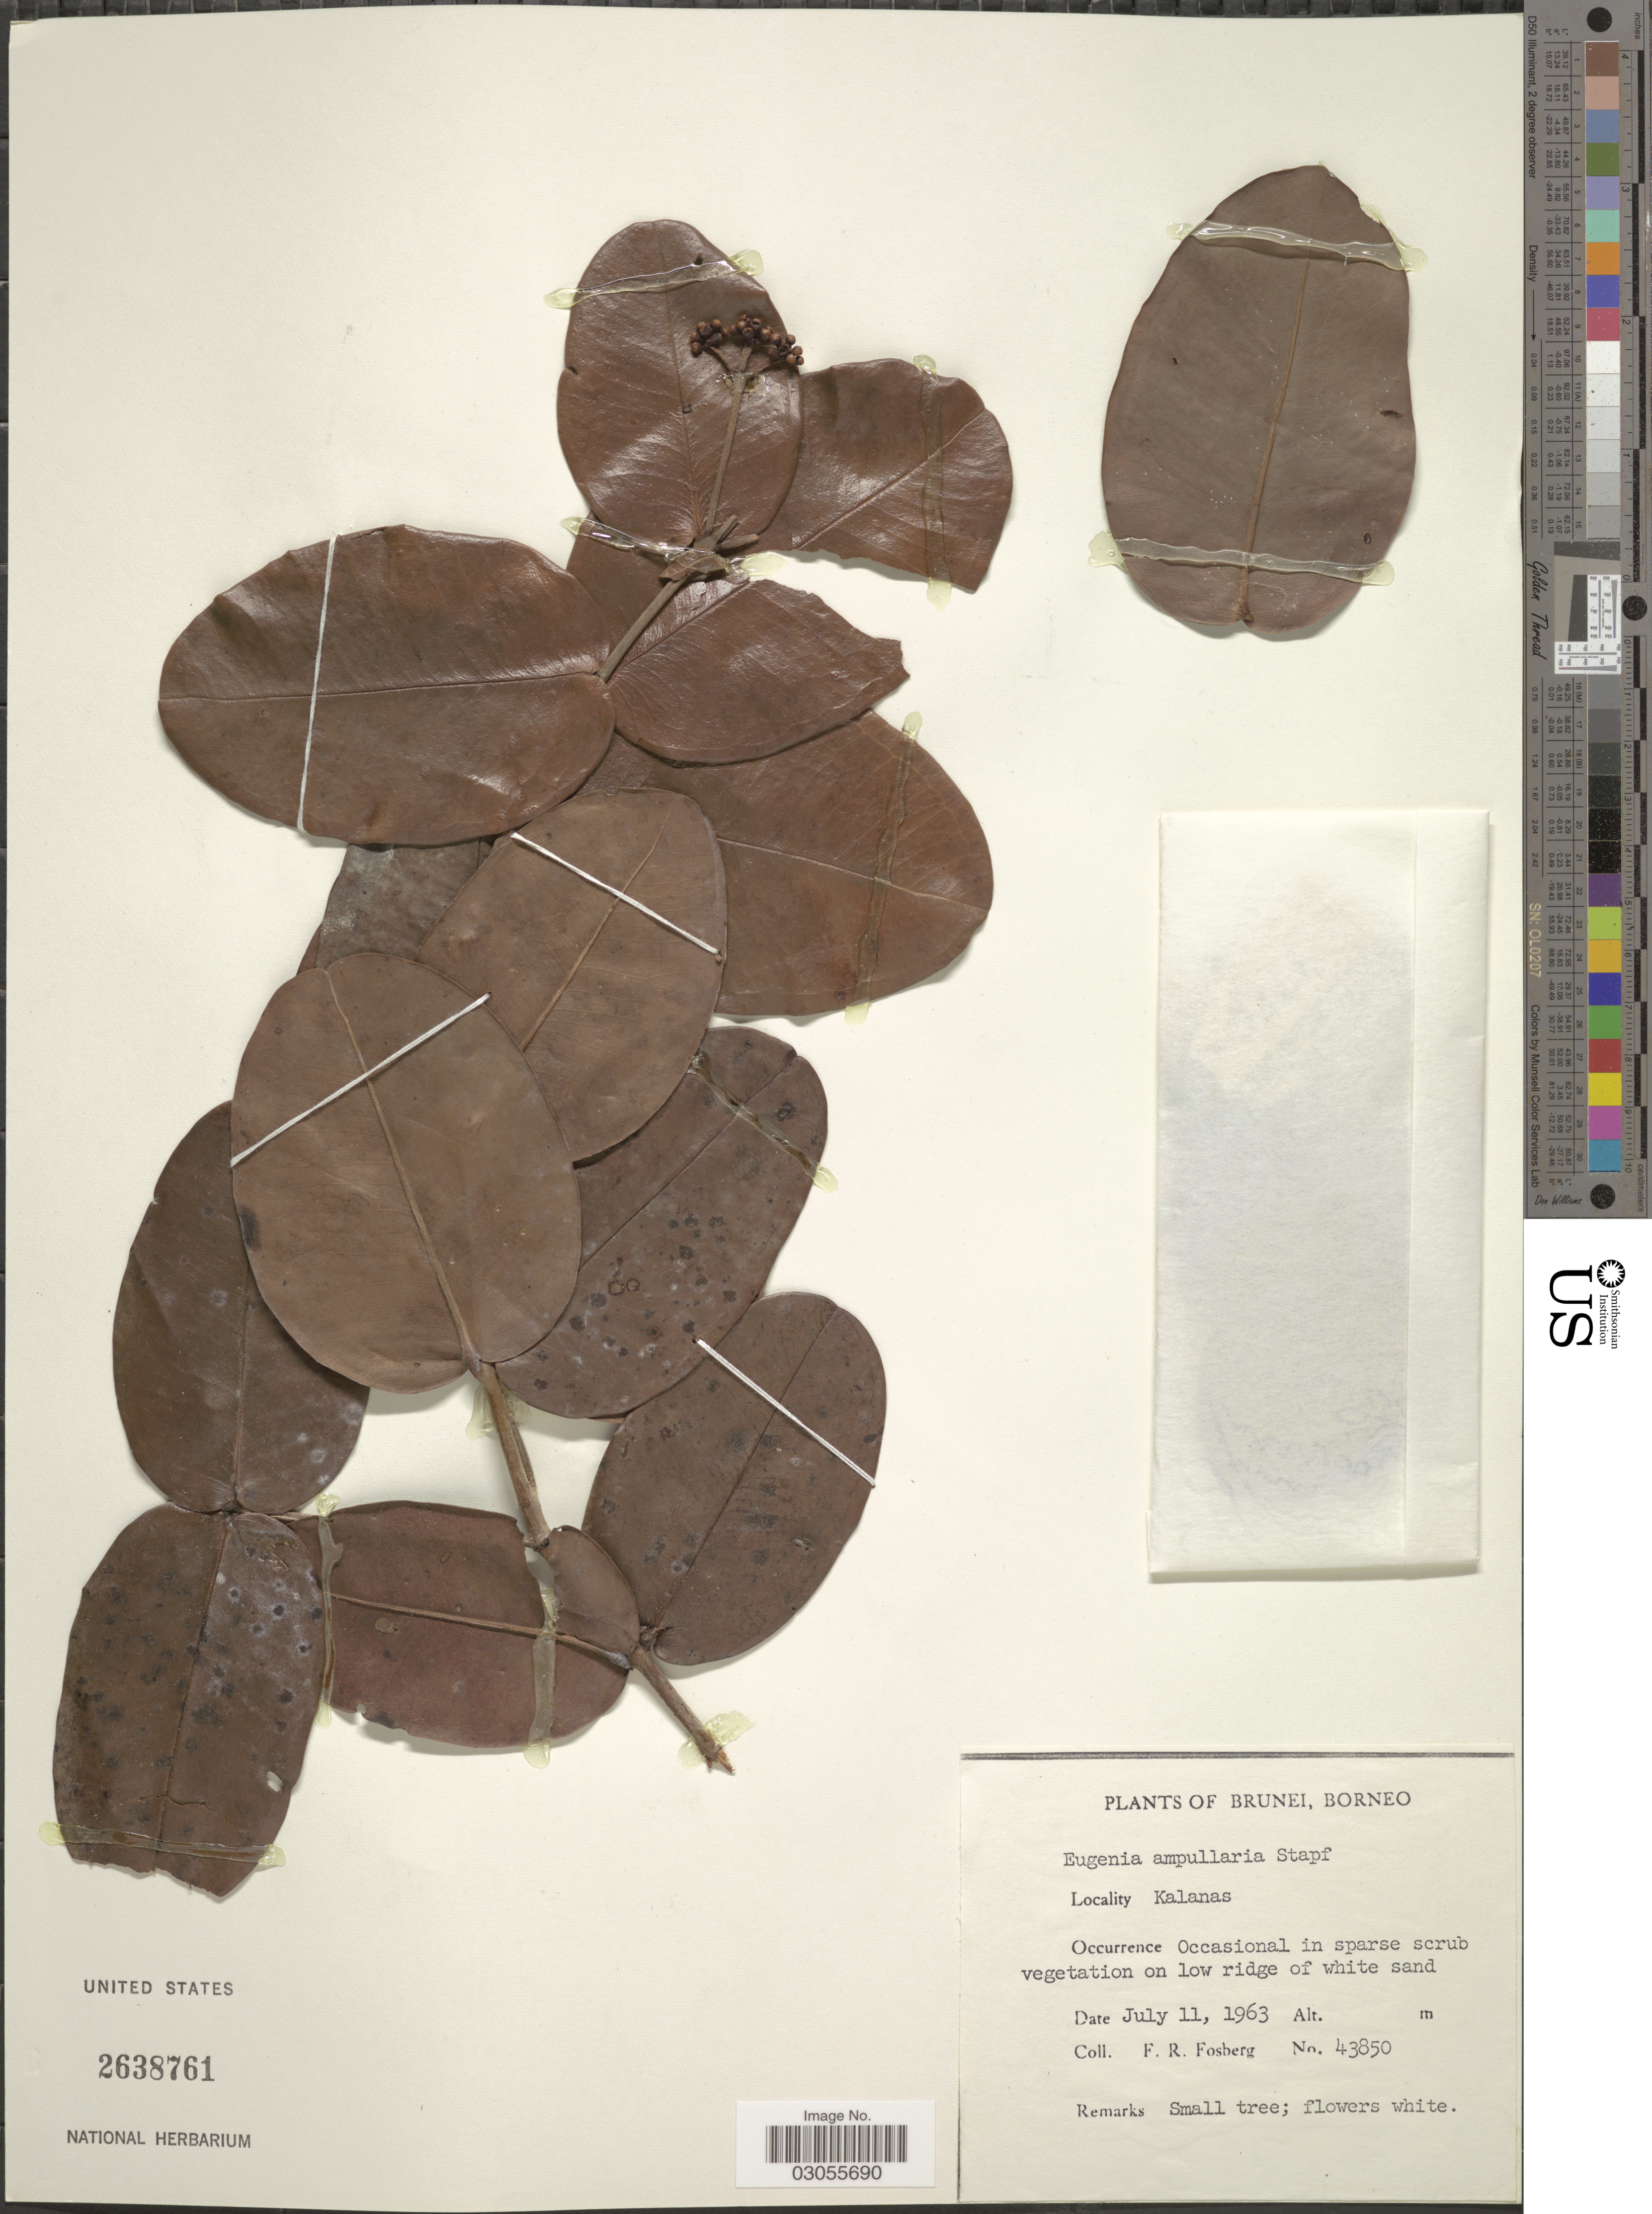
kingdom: Plantae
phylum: Tracheophyta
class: Magnoliopsida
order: Myrtales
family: Myrtaceae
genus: Syzygium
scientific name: Syzygium ampullarium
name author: (Stapf) Merr. & L.M. Perry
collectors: F. R. Fosberg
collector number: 43850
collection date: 1963-07-11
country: Brunei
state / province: Brunei and Muara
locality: Brunei, Borneo. Kalanas.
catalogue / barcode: US 2638761